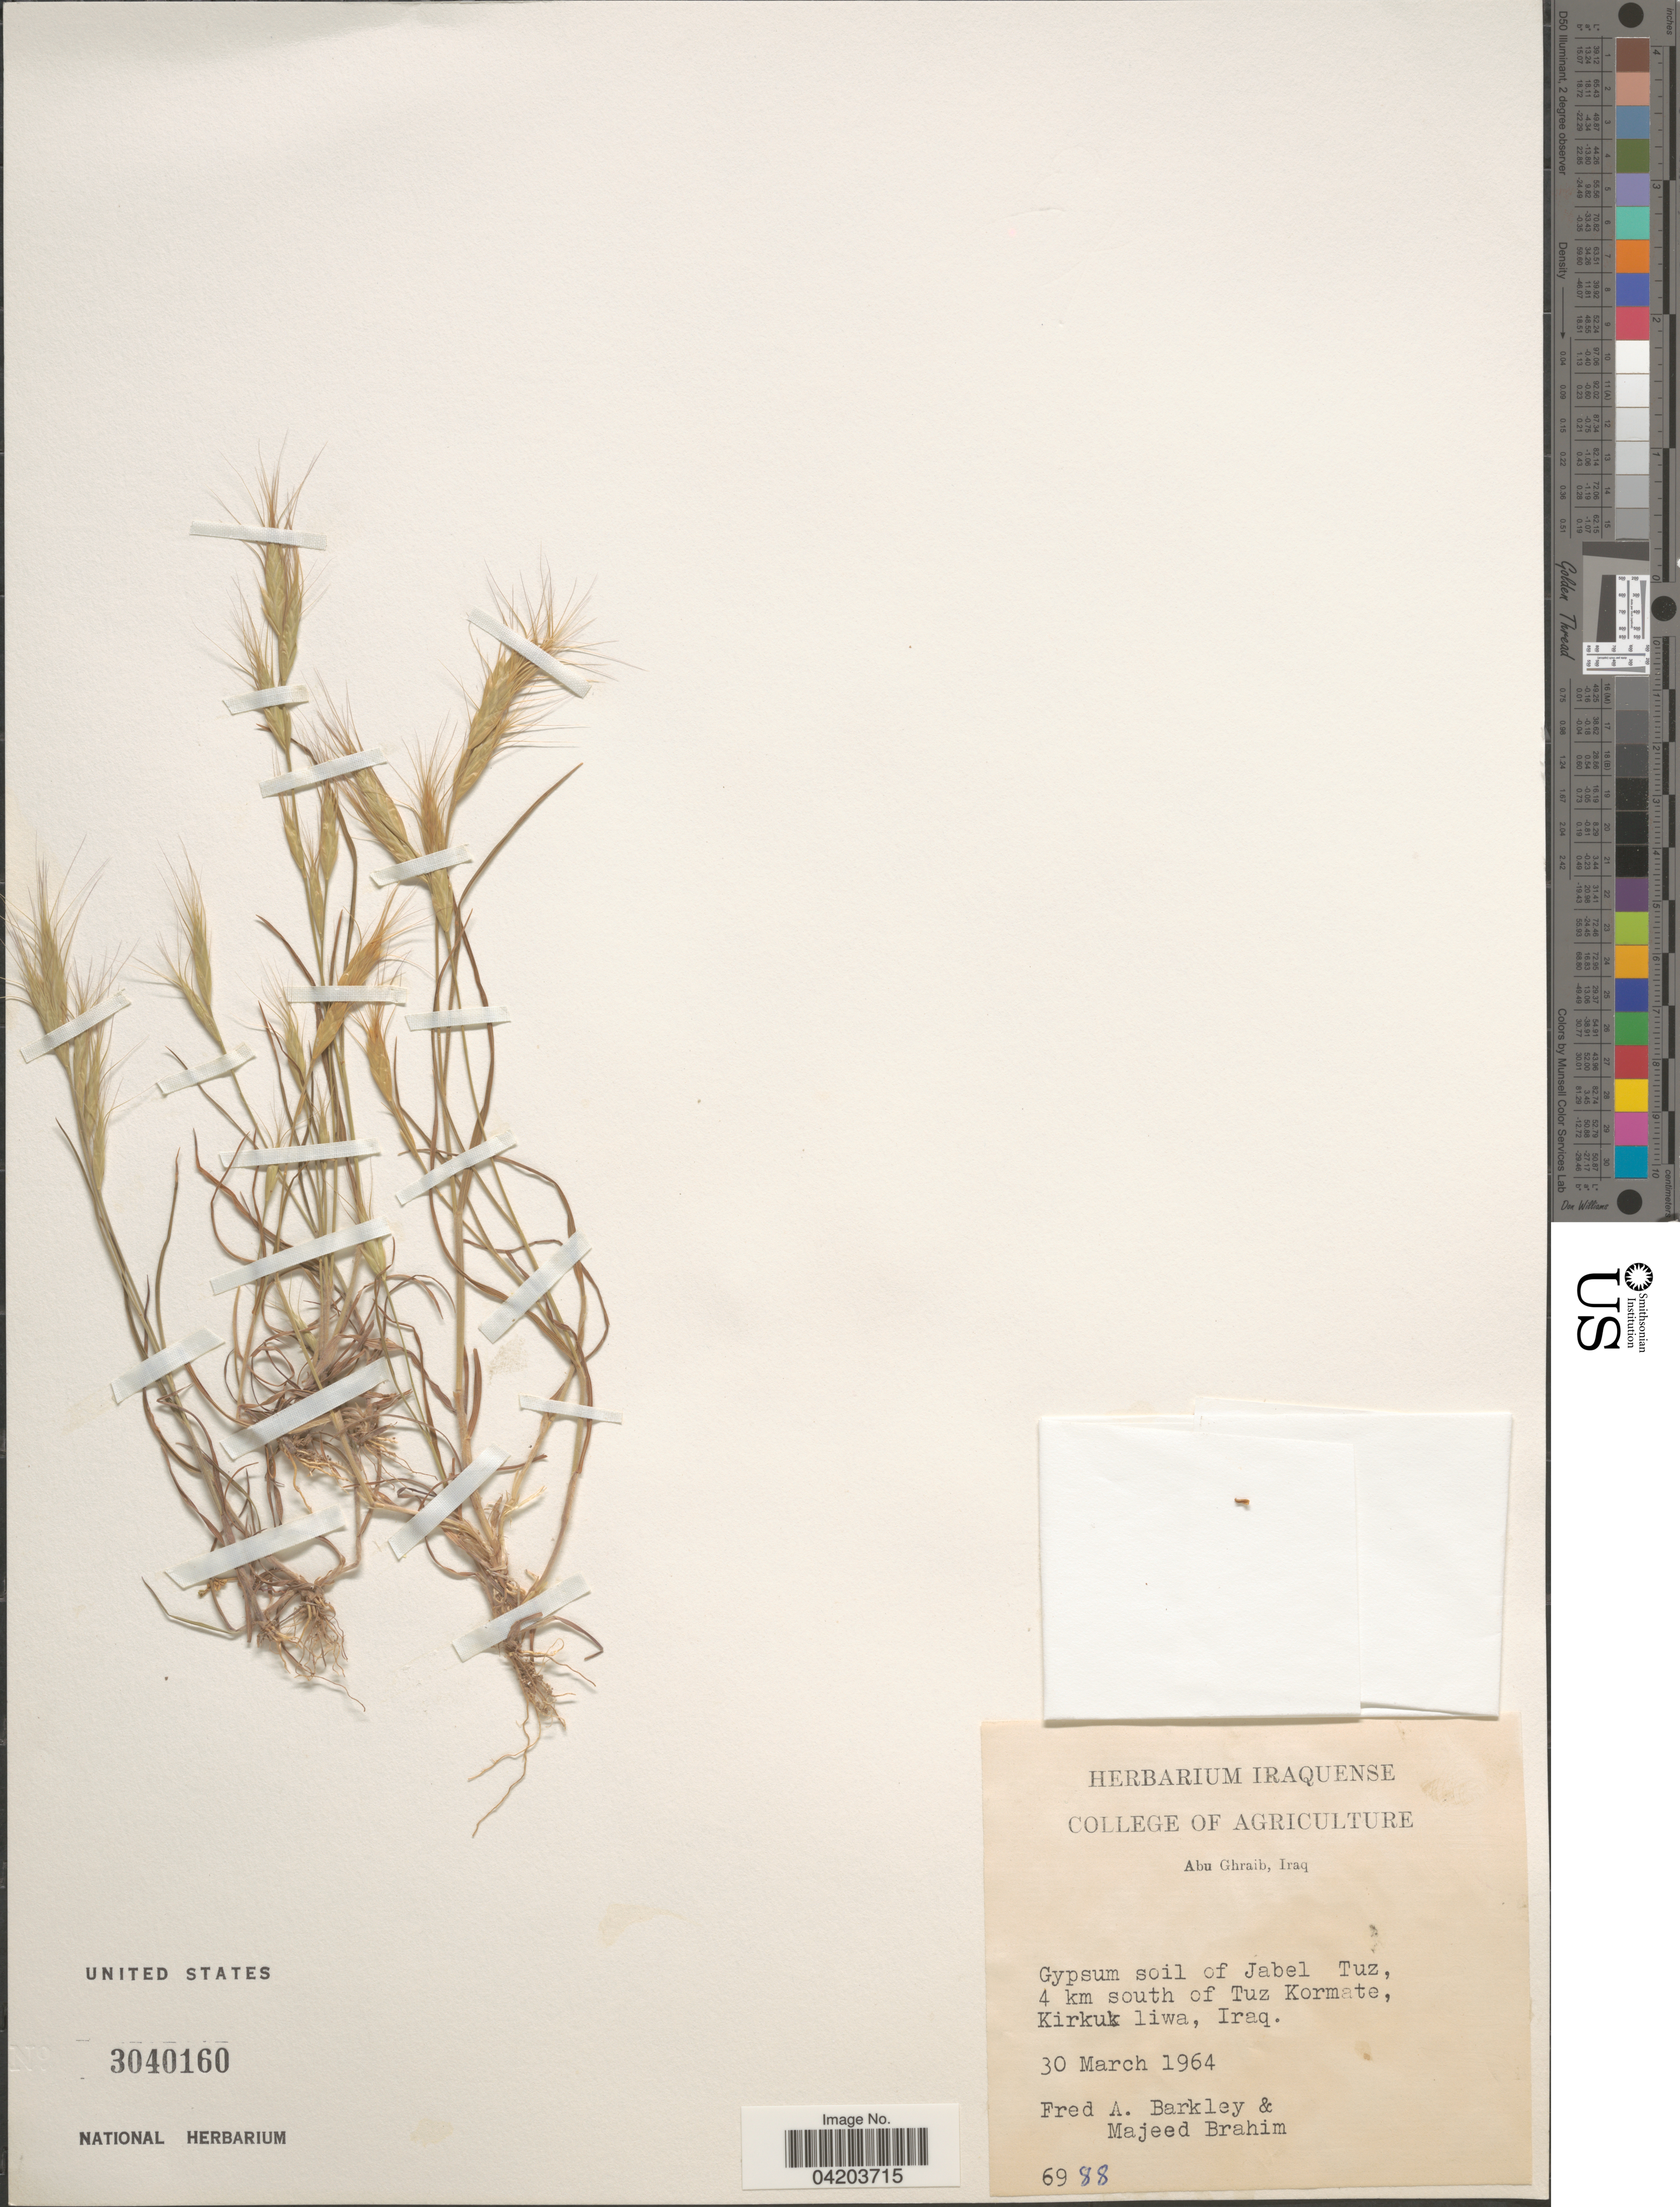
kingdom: Plantae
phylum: Tracheophyta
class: Liliopsida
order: Poales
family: Poaceae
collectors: F. A. Barkley & M. Brahim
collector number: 6988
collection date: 1964-03-30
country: Iraq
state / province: Kirkūk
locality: Abu Ghraib. Gypsum soil of Jabel Tuz, 4 km south of Tuz Kormate, Kirkuk liwa.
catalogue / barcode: US 3040160